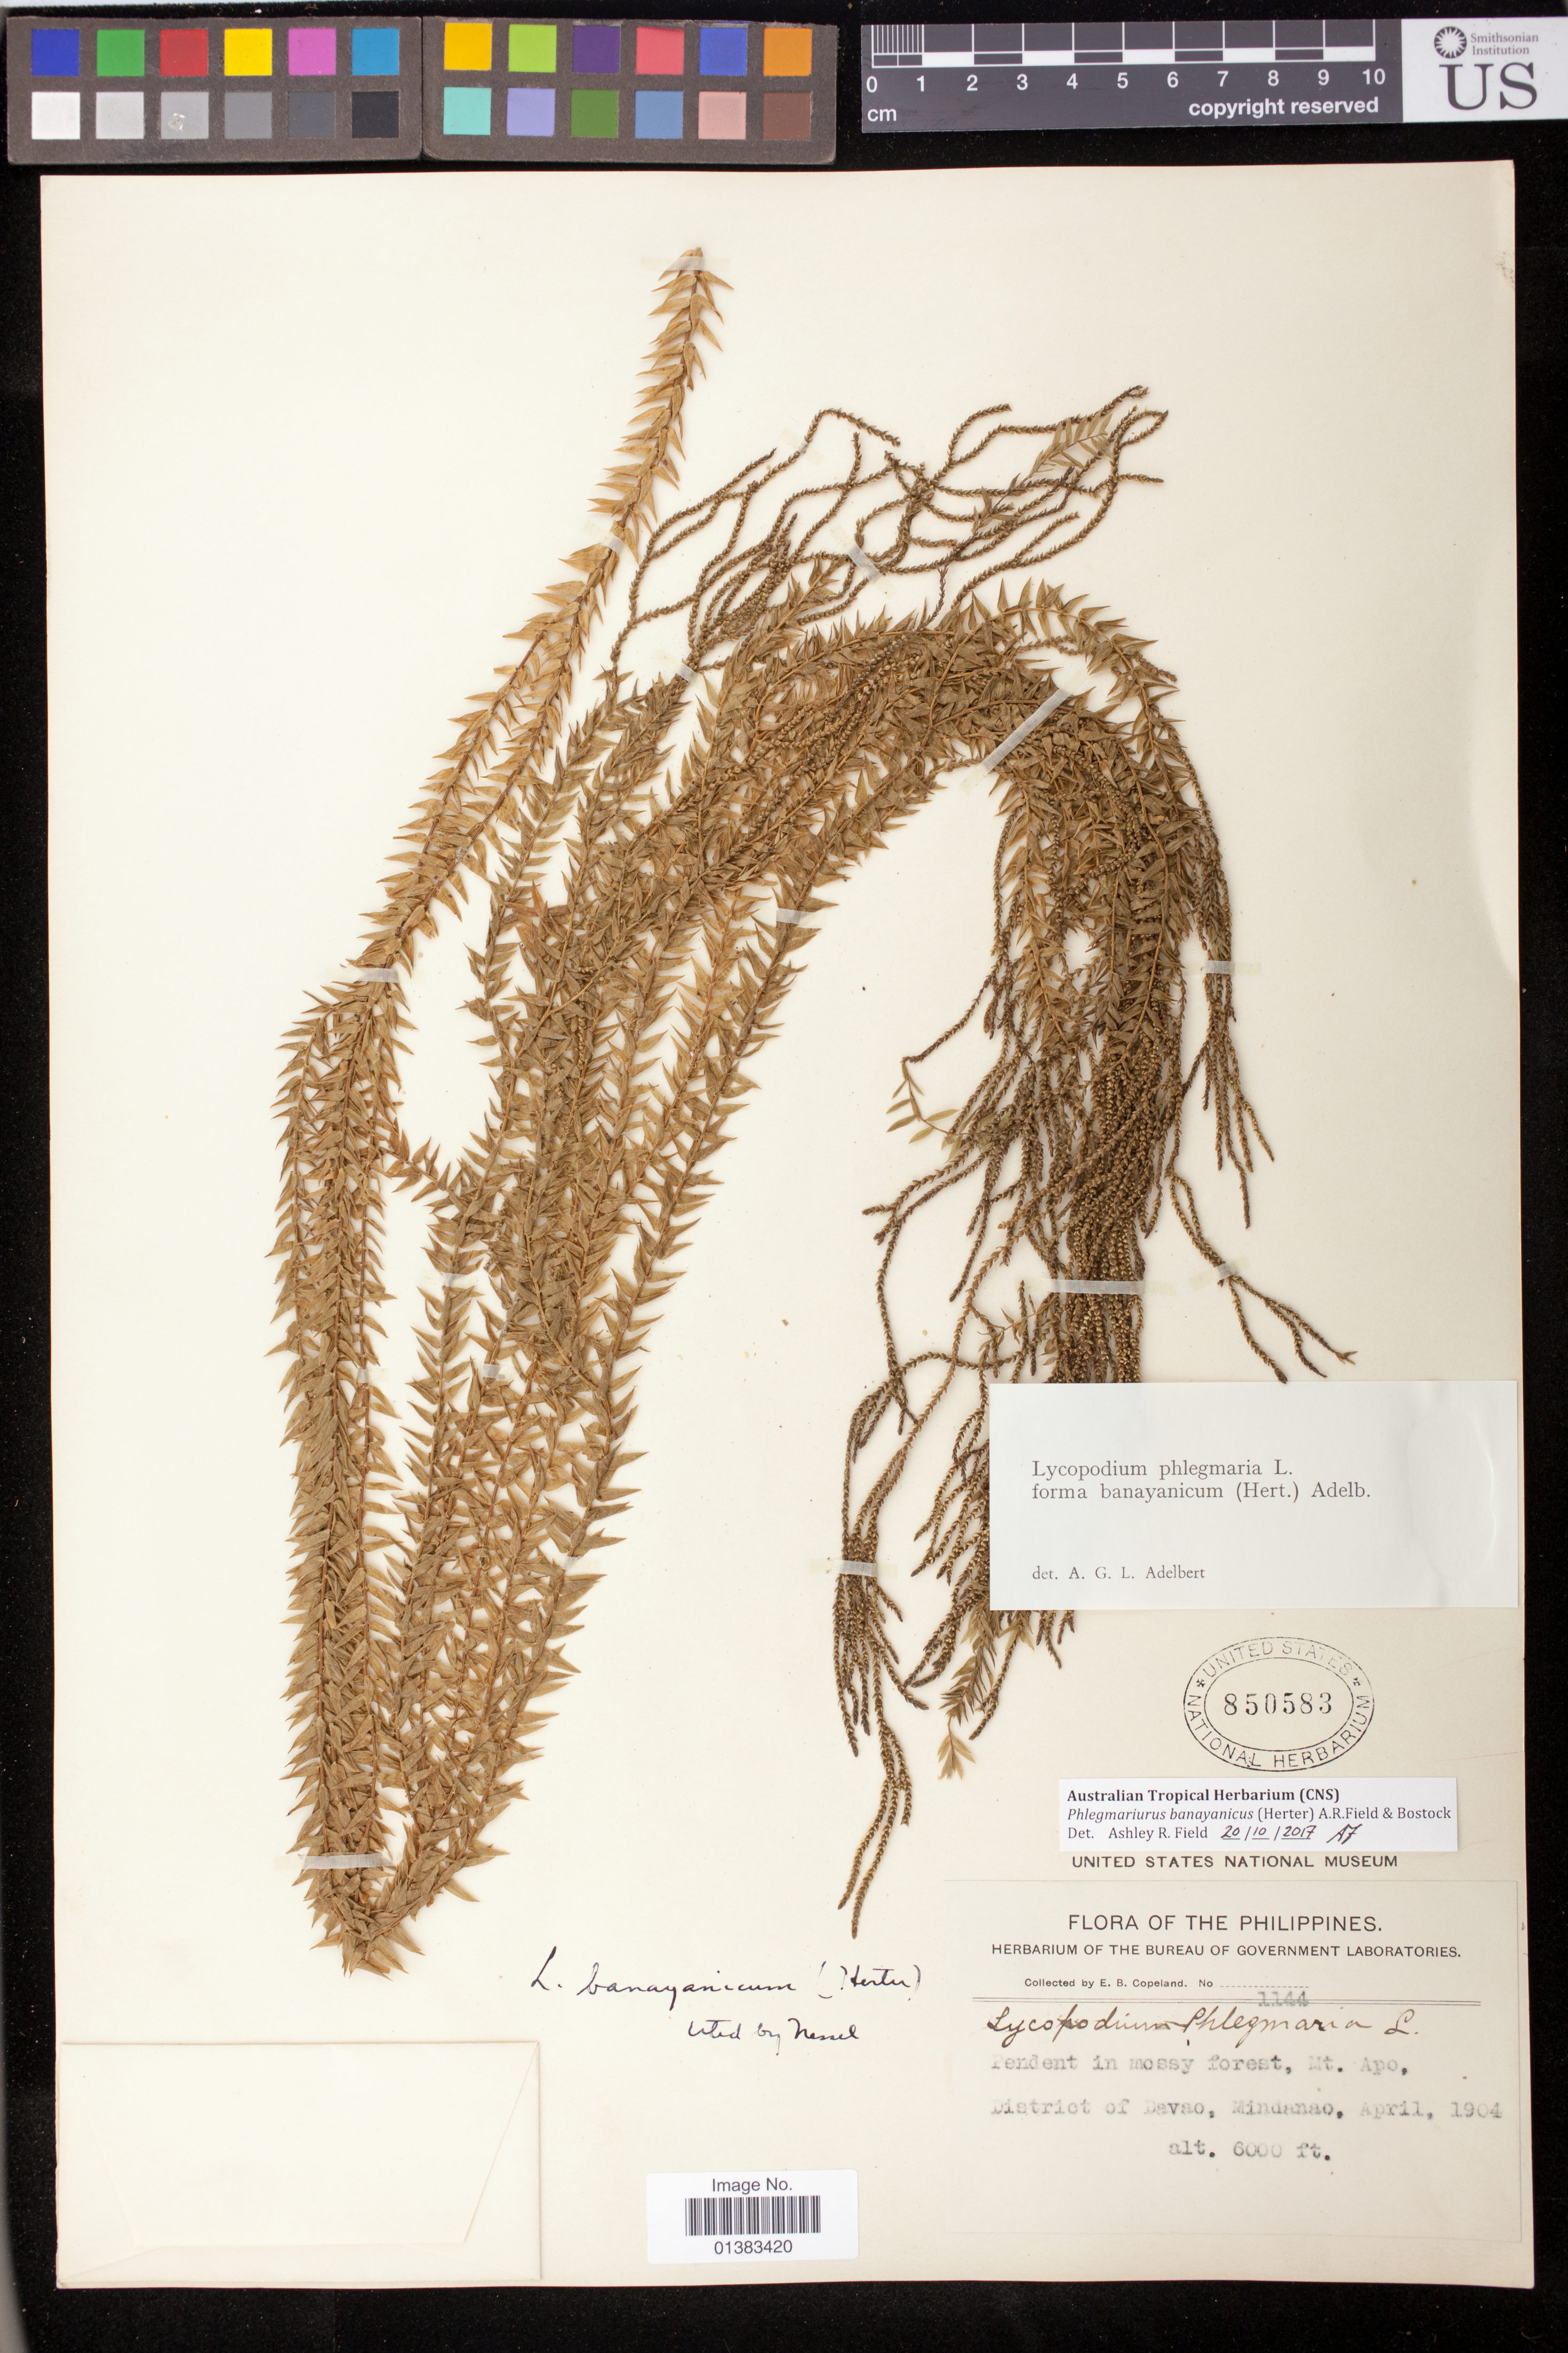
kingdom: Plantae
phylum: Tracheophyta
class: Lycopodiopsida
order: Lycopodiales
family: Lycopodiaceae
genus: Urostachys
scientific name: Urostachys banayanicus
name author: Herter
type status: Isosyntype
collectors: E. B. Copeland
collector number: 1144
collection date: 1904-04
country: Philippines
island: Mindanao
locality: Mt. Apo, District of Davao, Mindanao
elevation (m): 1829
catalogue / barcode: US 850583